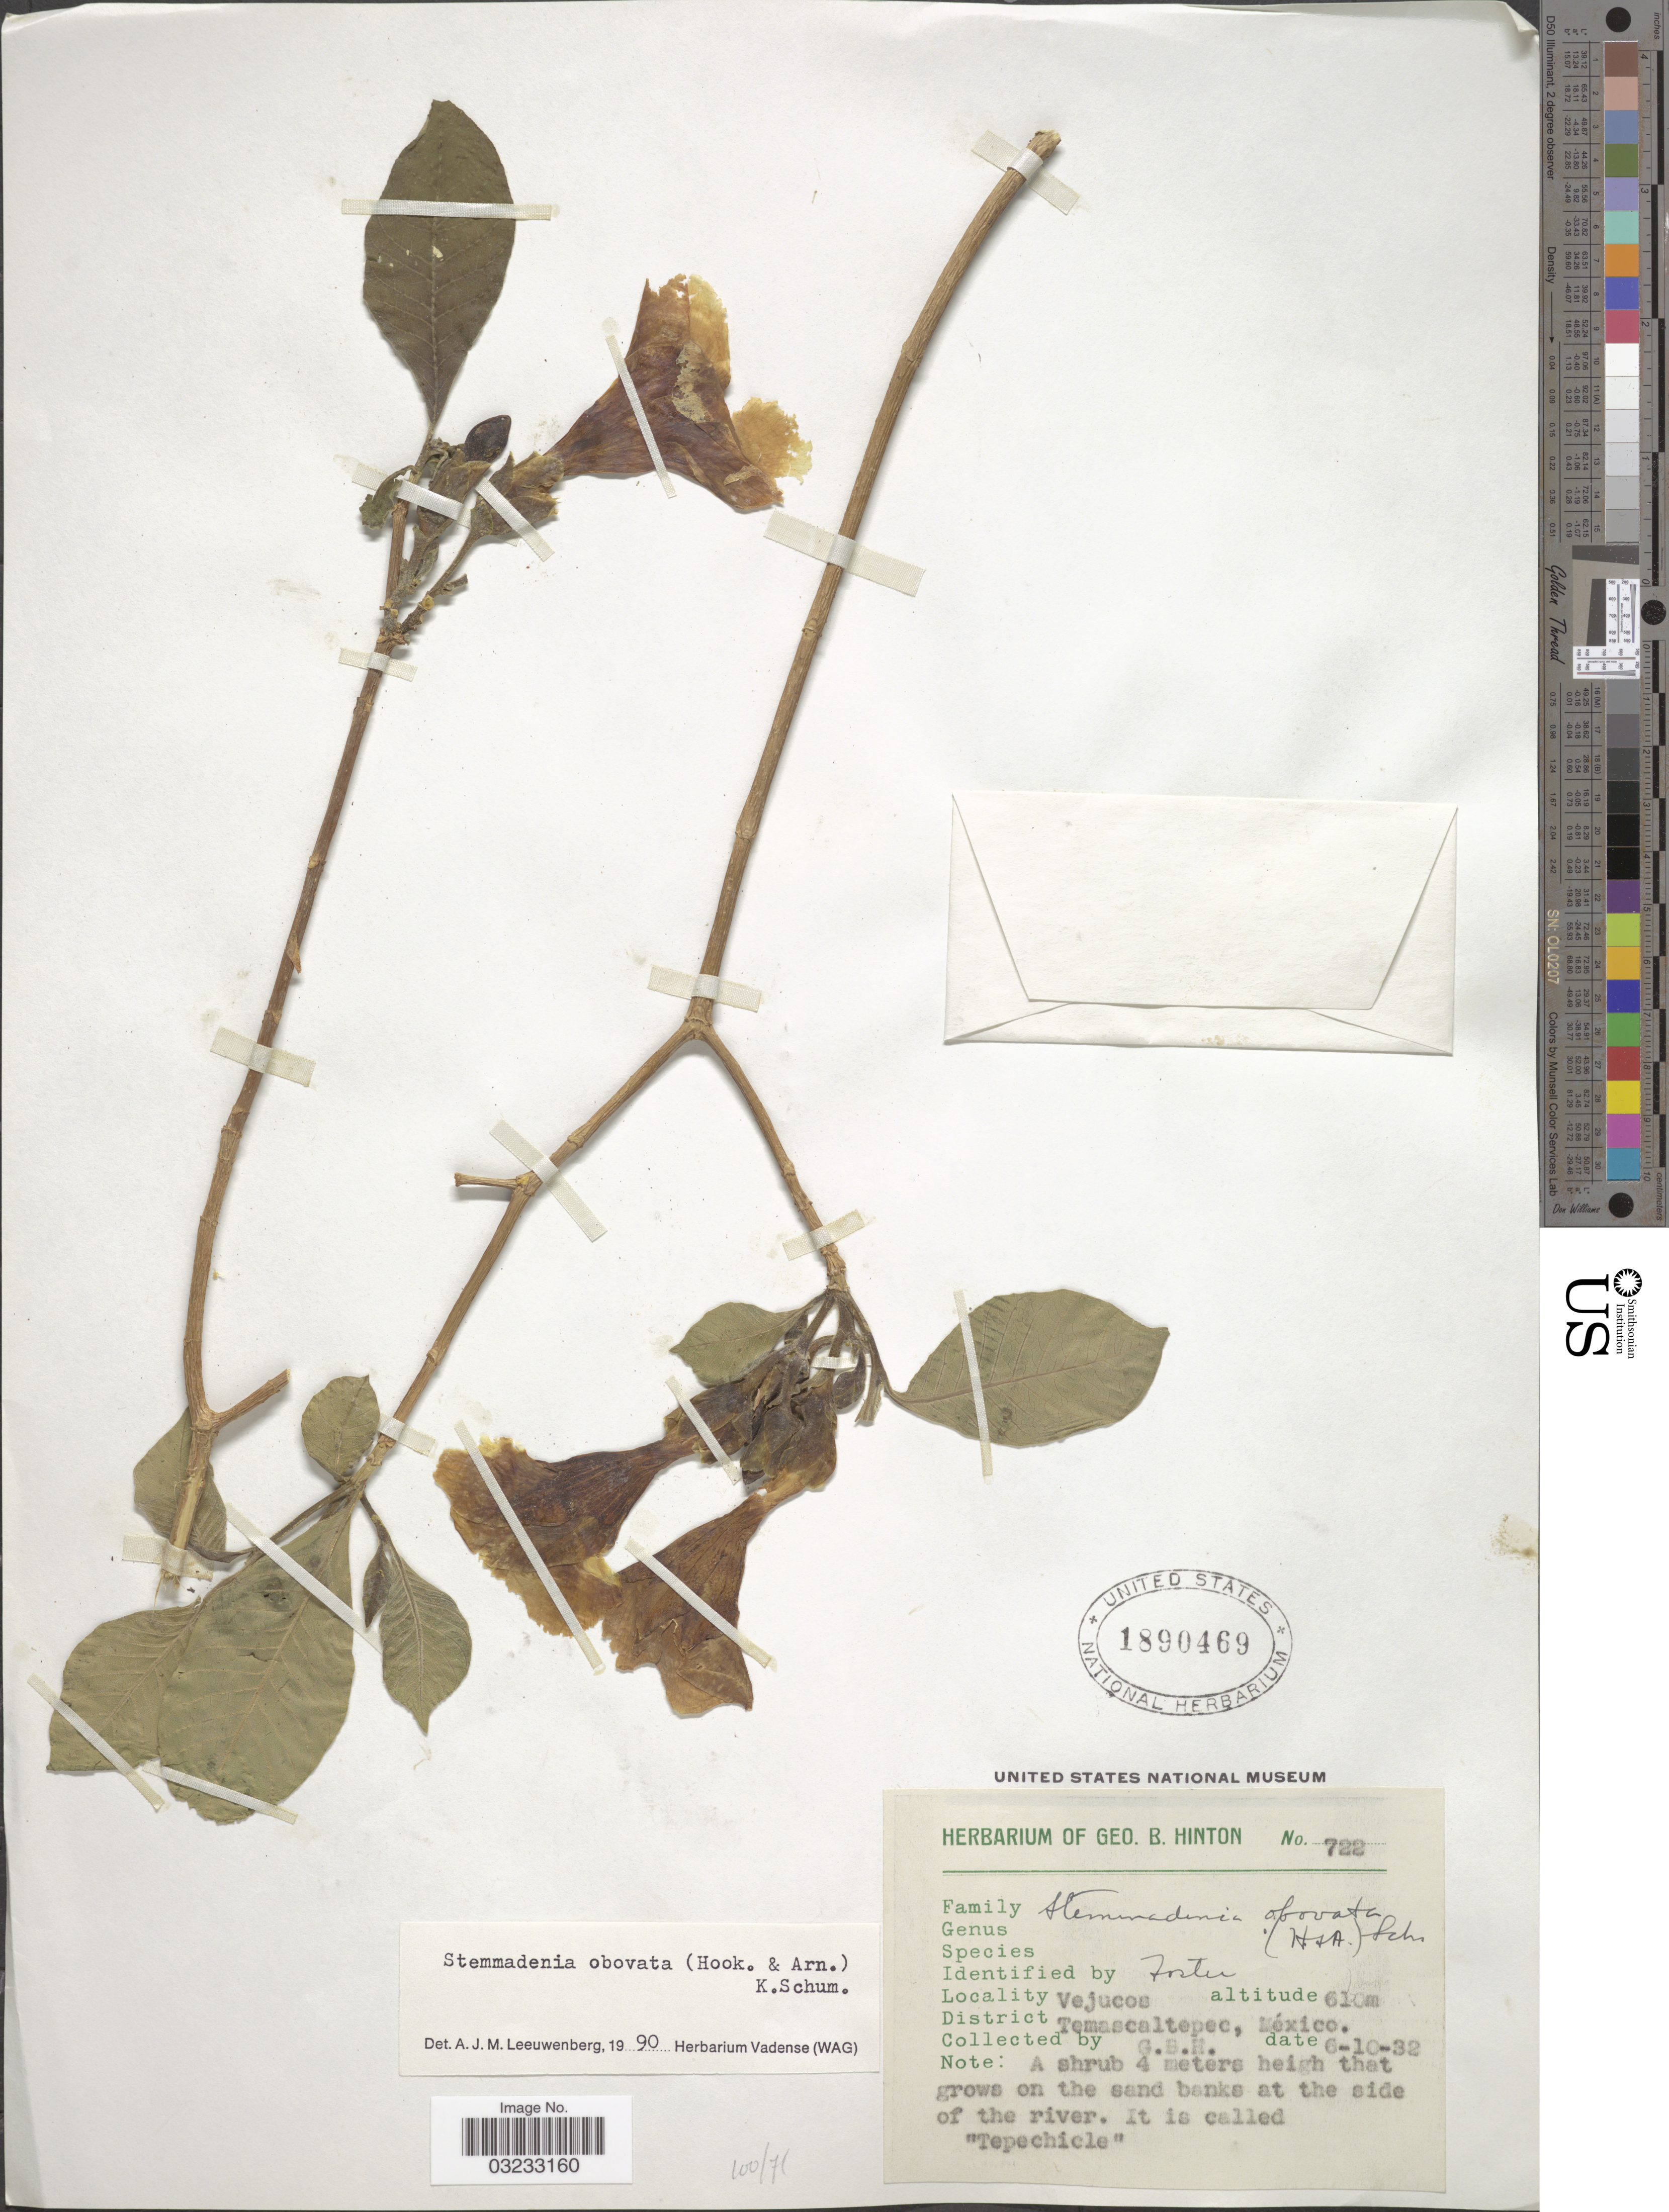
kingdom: Plantae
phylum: Tracheophyta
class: Magnoliopsida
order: Gentianales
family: Apocynaceae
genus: Stemmadenia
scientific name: Stemmadenia obovata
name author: (Hook. & Arn.) K. Schum.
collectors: G. B. Hinton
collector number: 722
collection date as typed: Transcribed d/m/y: 6/10/32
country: Mexico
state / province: México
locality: Vejucos. District Temascaltepec.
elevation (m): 610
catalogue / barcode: US 1890469